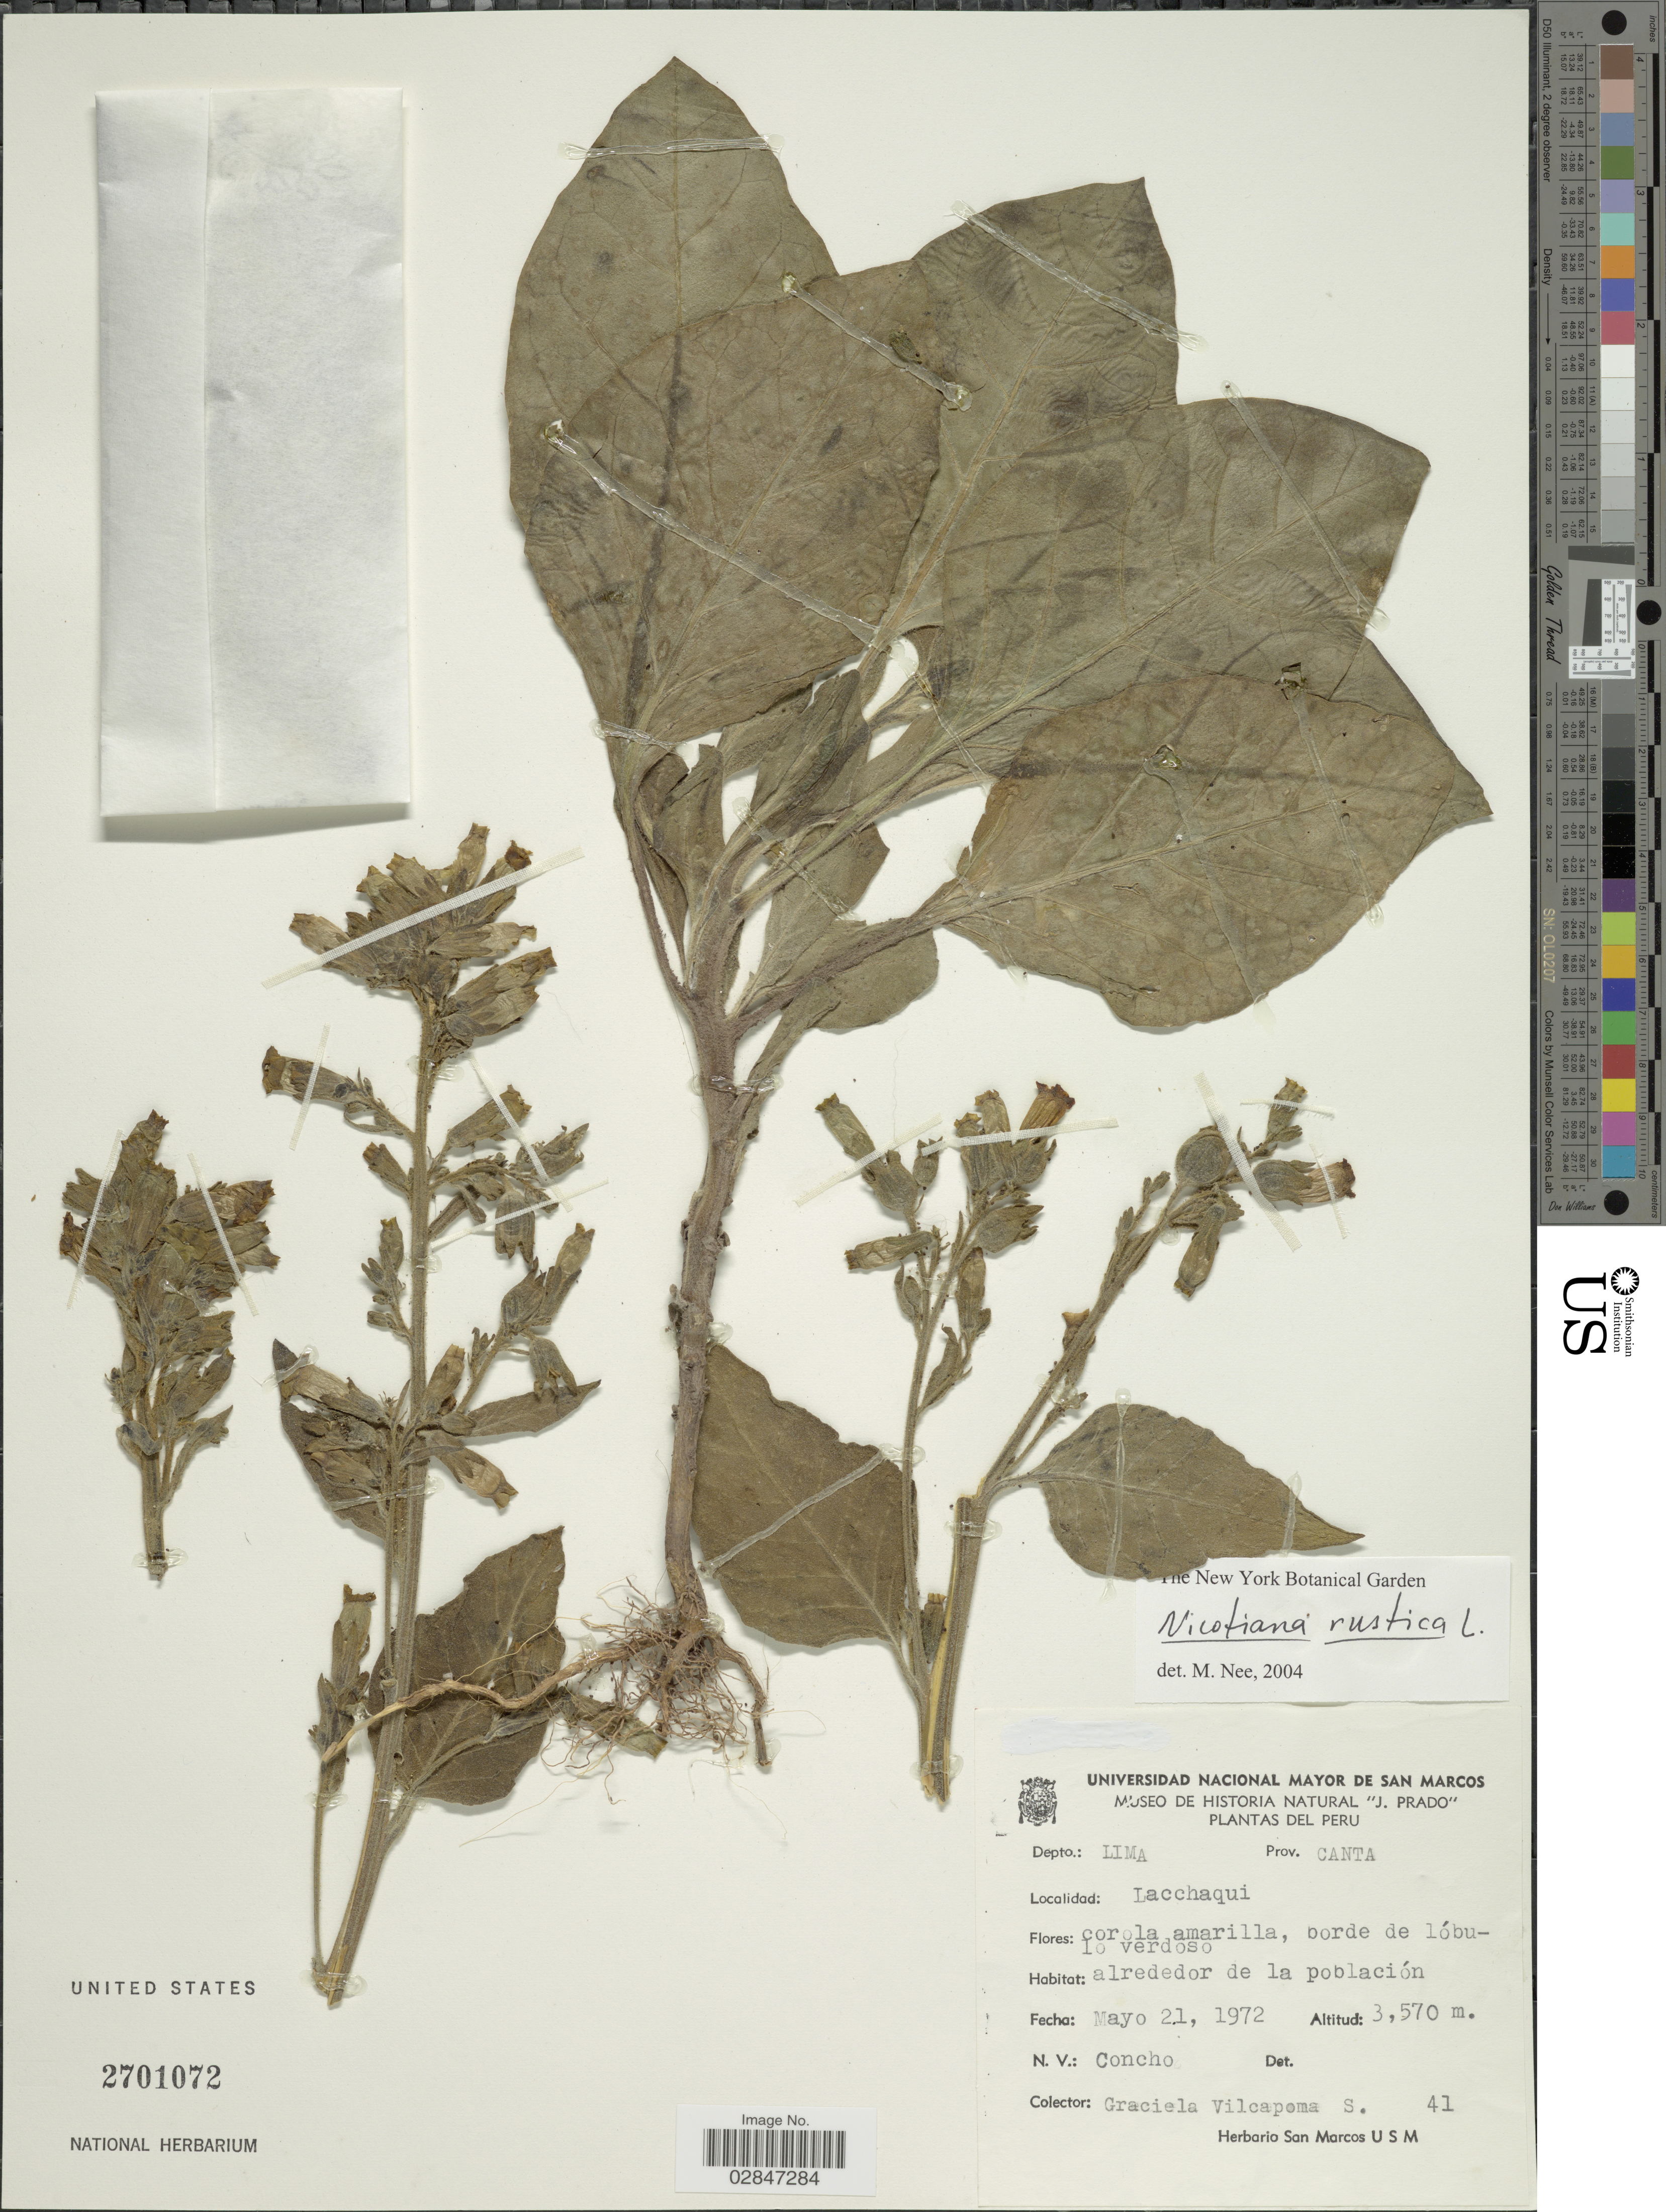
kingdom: Plantae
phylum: Tracheophyta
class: Magnoliopsida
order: Solanales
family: Solanaceae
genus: Nicotiana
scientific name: Nicotiana rustica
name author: L.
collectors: G. Vilcapoma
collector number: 41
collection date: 1972-05-21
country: Peru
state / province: Lima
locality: Depto. Lima, Prov. Canta, Lacchaqui.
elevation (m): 3570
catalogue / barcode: US 2701072